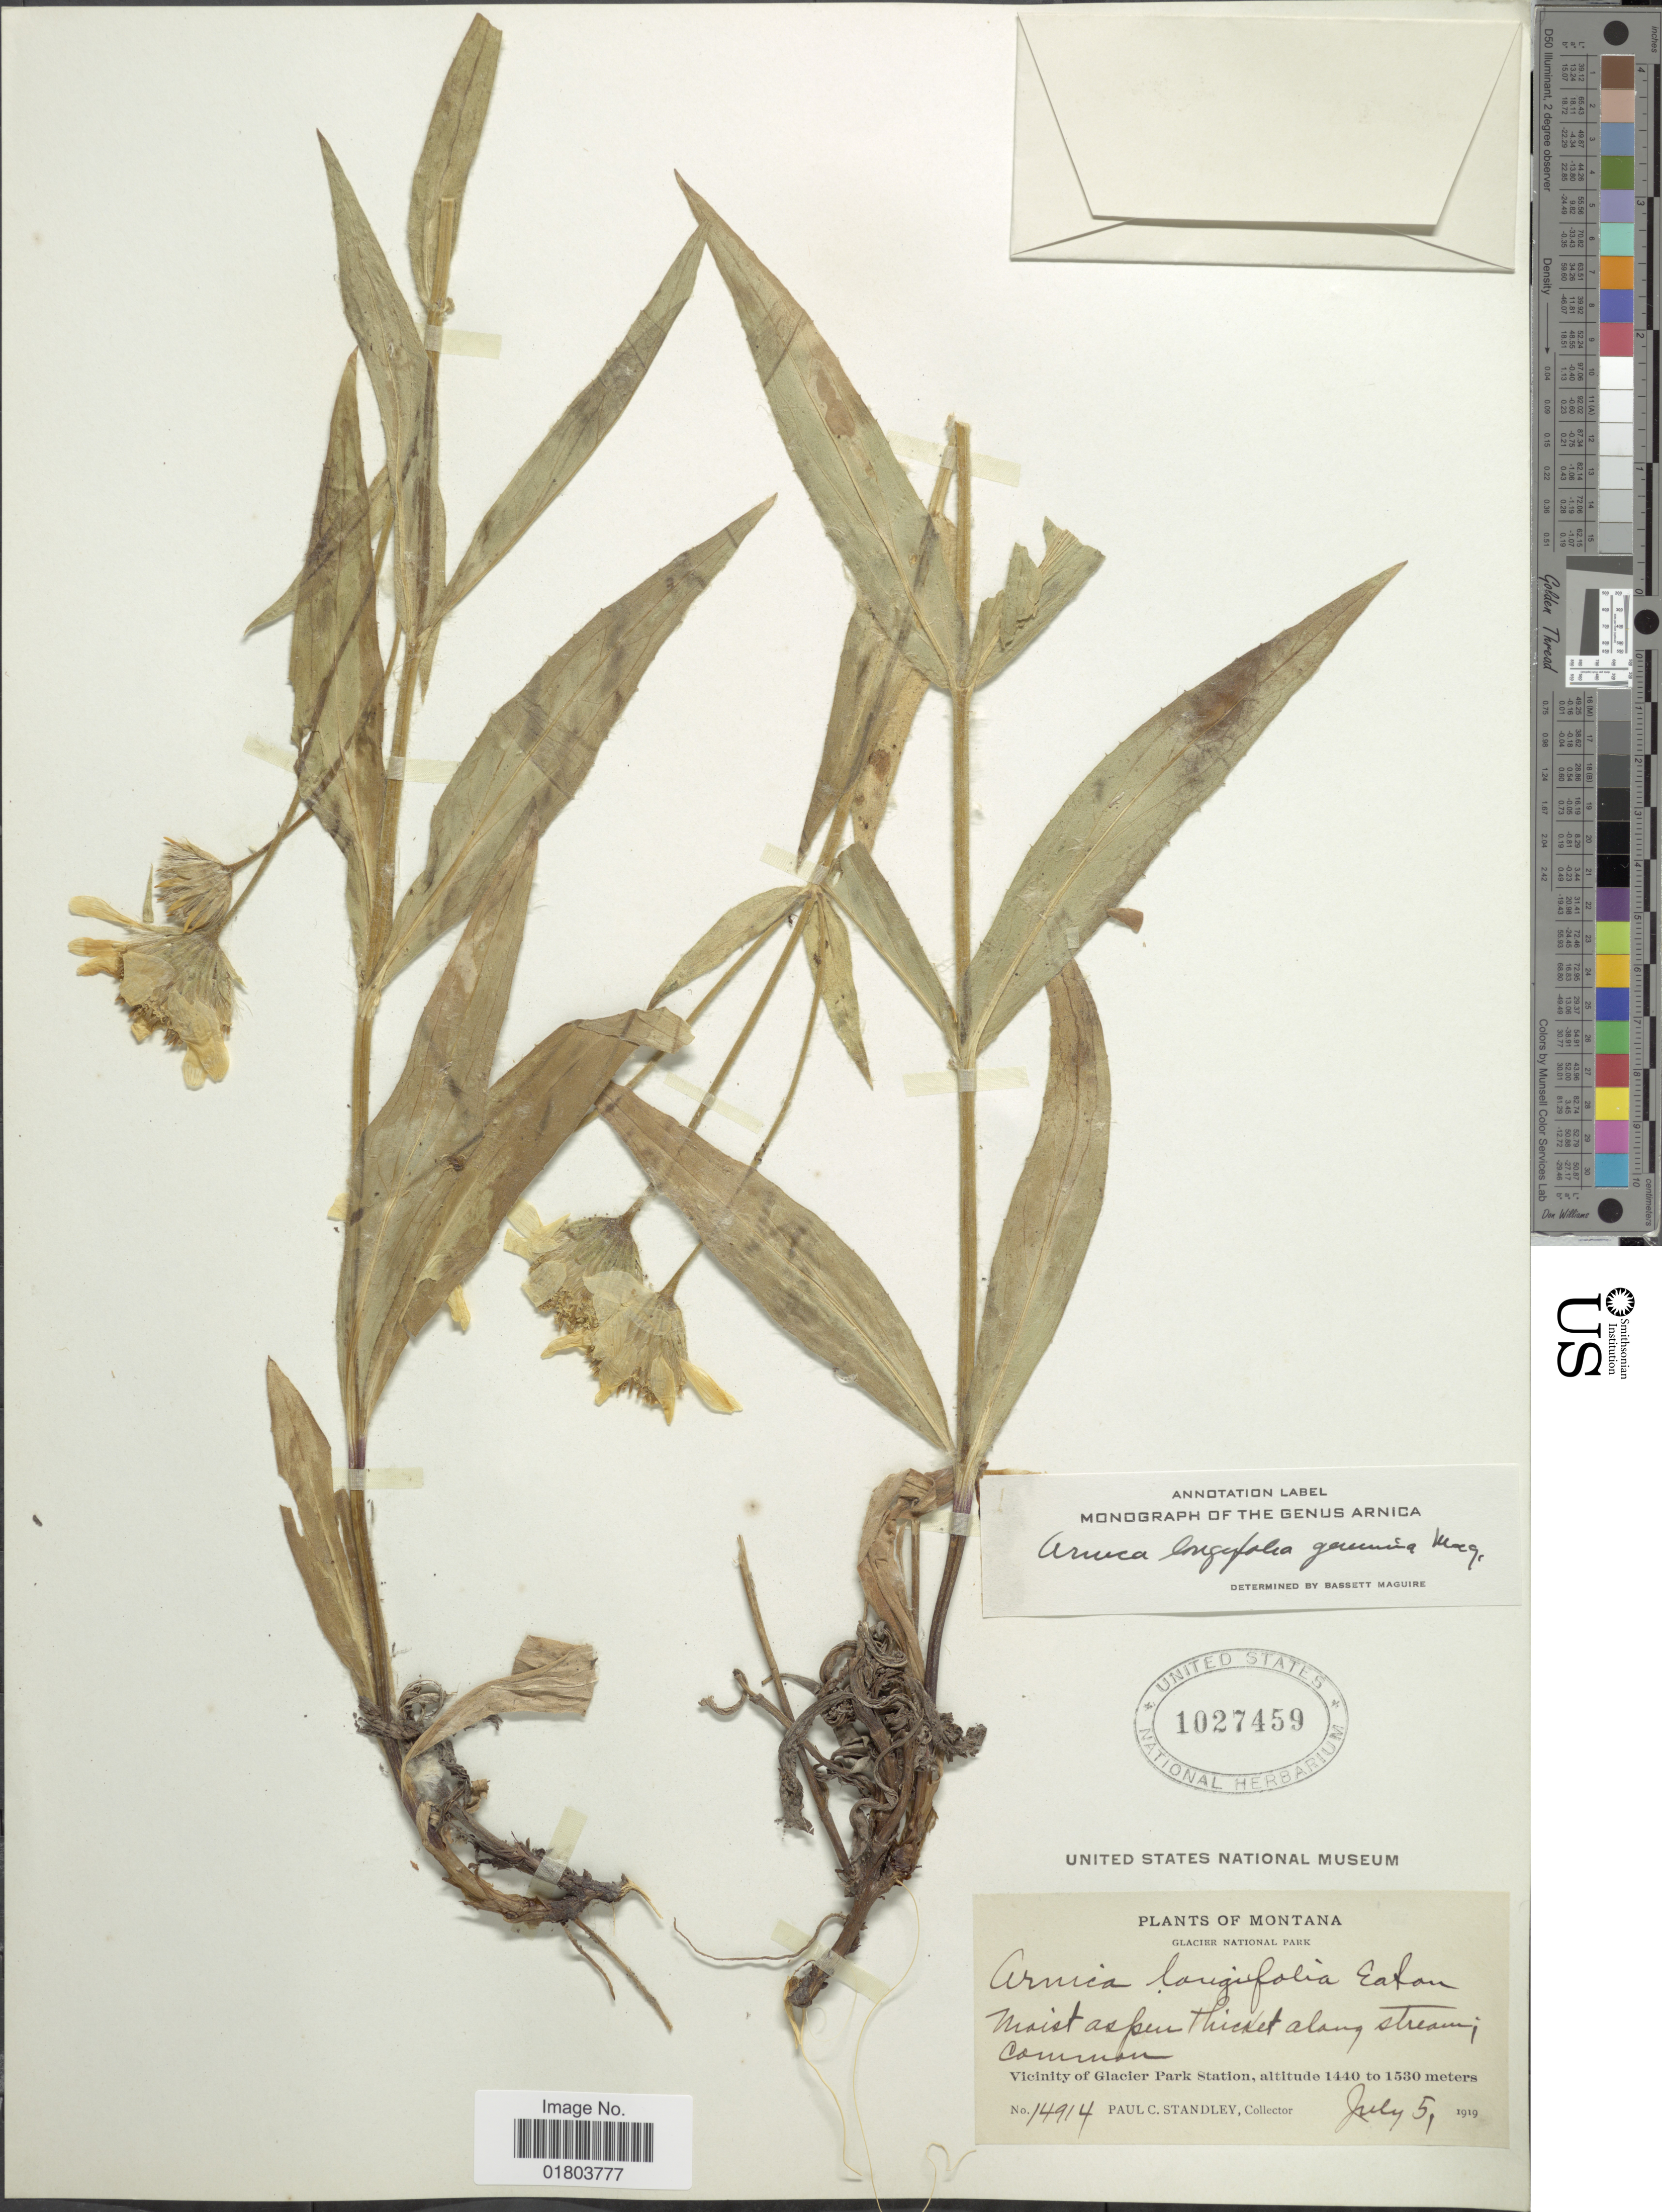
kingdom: Plantae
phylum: Tracheophyta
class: Magnoliopsida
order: Asterales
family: Asteraceae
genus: Arnica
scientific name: Arnica longifolia subsp. genuina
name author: Maguire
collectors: P. C. Standley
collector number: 14914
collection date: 1919-07-05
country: United States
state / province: Montana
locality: Glacier National Park, Moist aspen Thicket along stream; common, Vicinity of Glacier National Park Station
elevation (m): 1440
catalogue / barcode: US 1027459